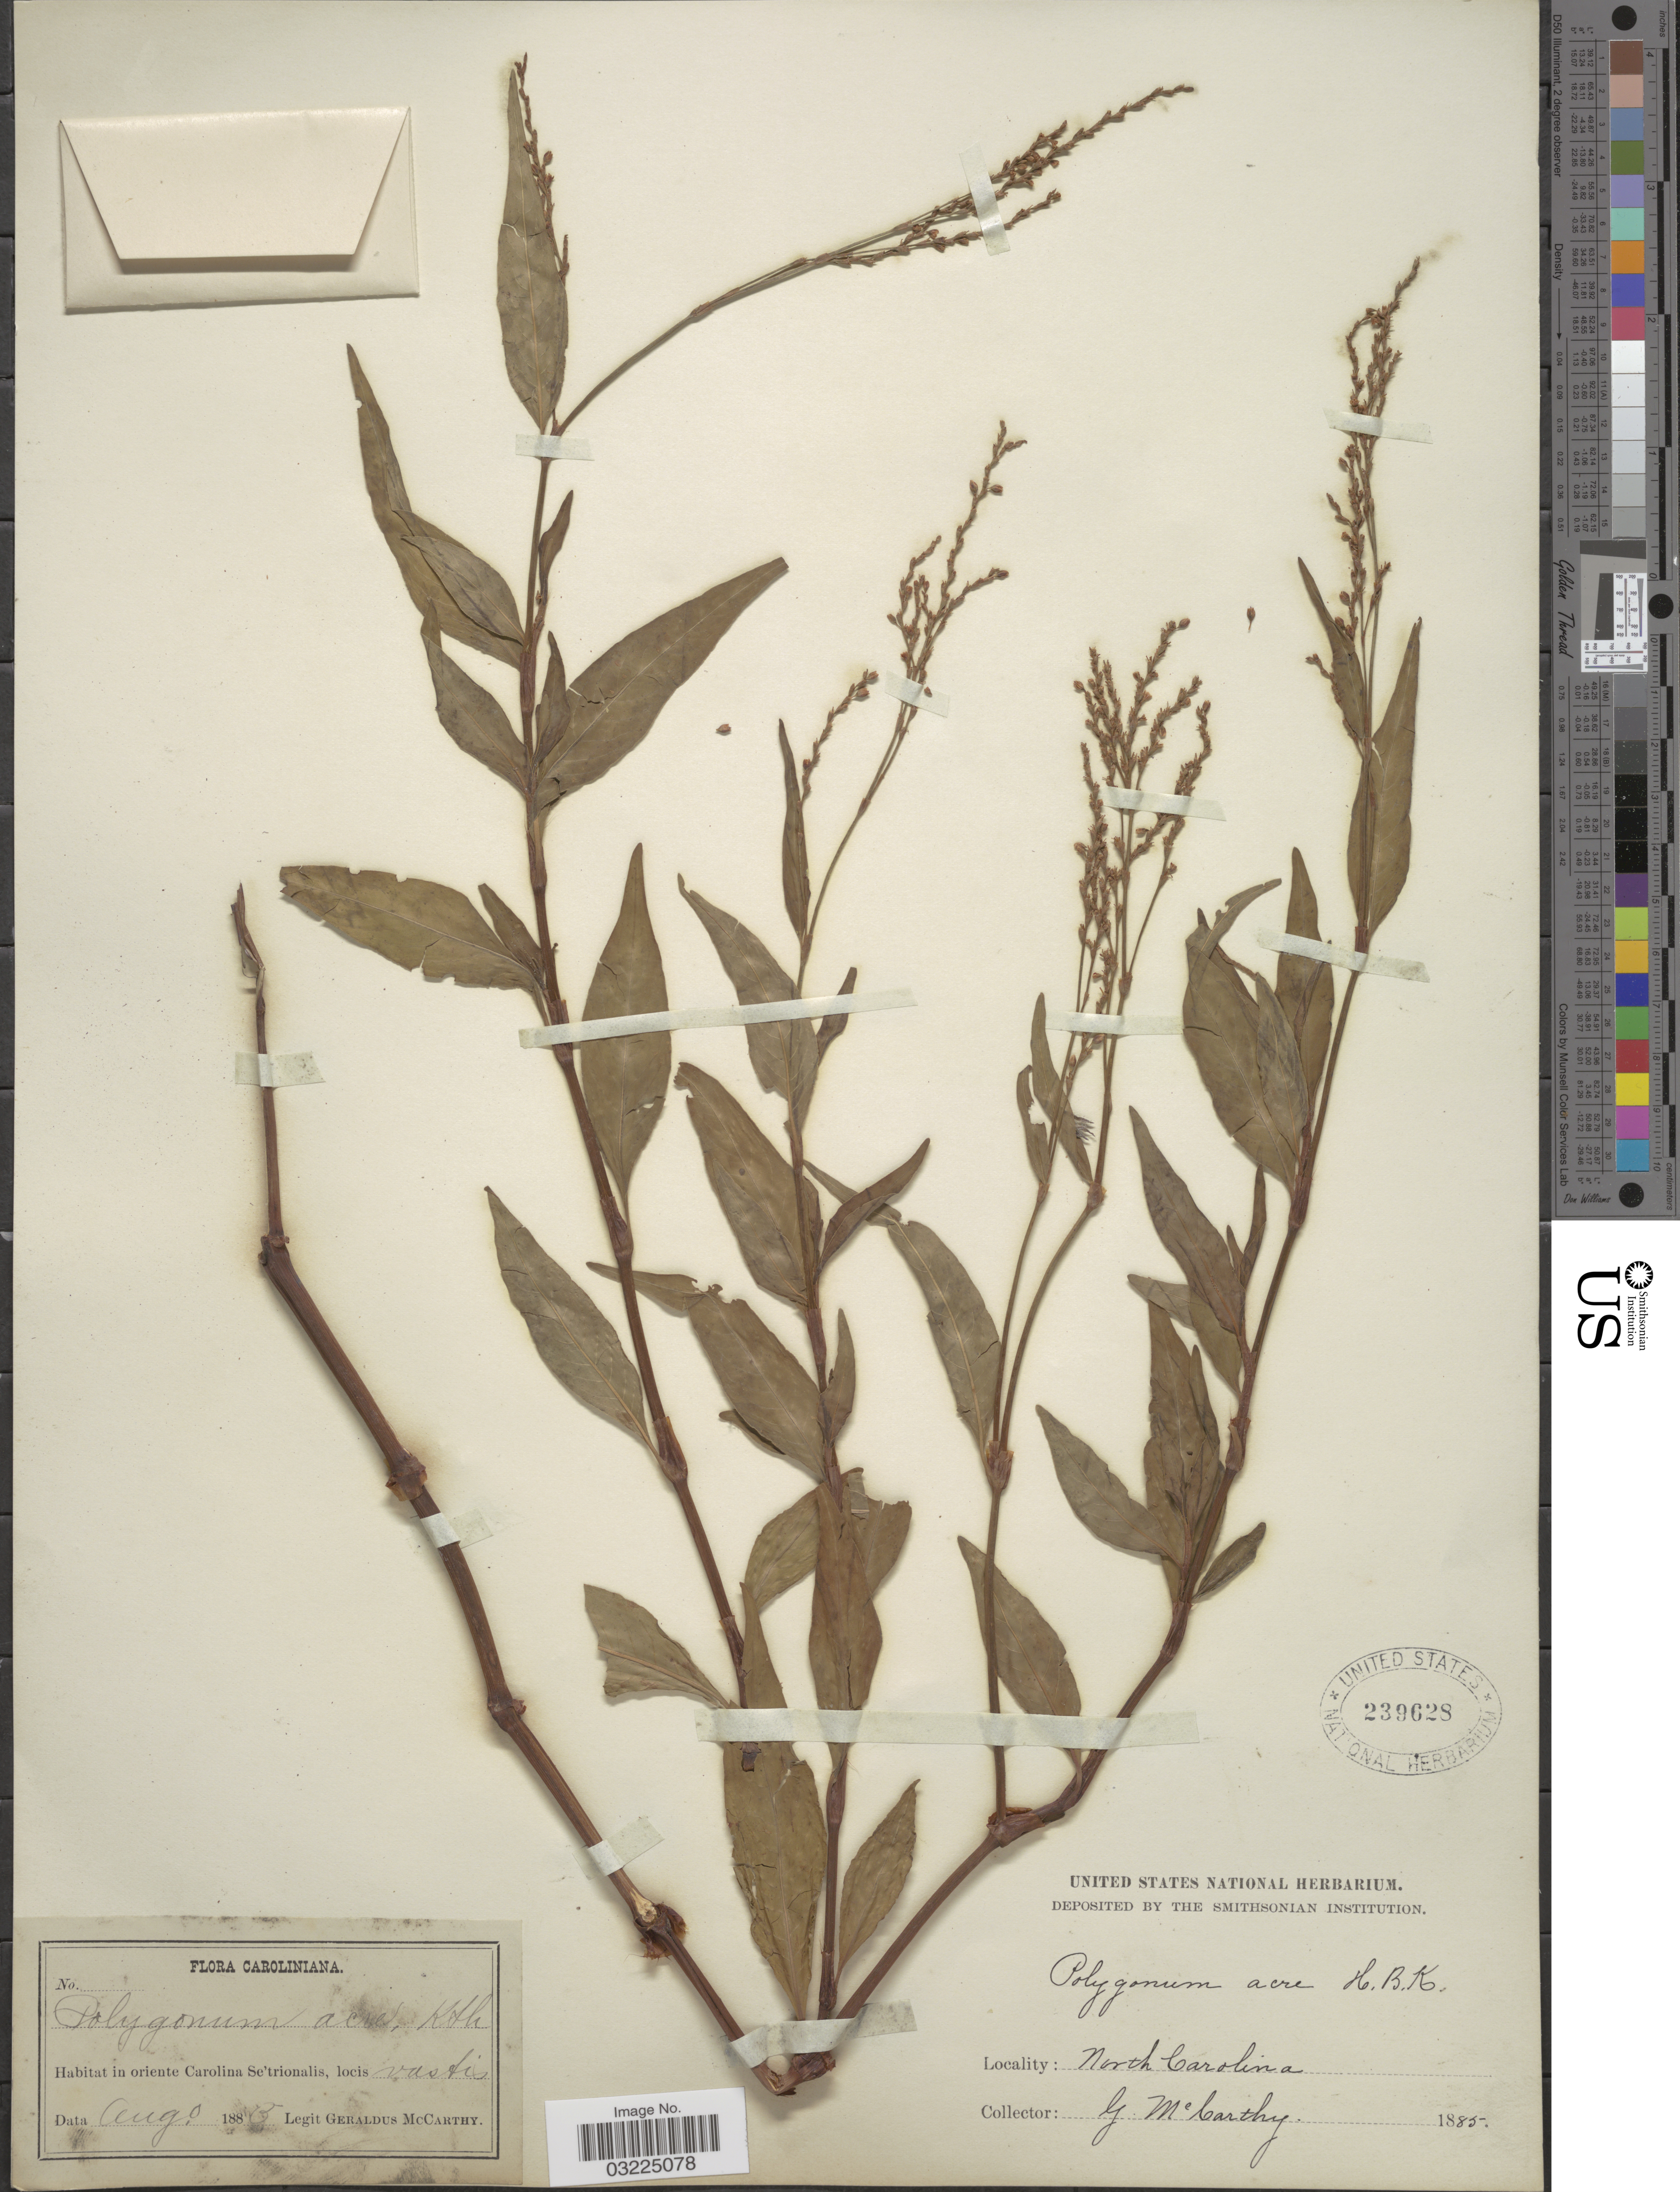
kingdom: Plantae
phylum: Tracheophyta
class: Magnoliopsida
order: Caryophyllales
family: Polygonaceae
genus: Persicaria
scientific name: Persicaria punctata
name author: (Elliott) Small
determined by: Atha, D. E.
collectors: M. McCarthy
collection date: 1885-08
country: United States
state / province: North Carolina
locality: Caroliniana, oriente Carolina Se'trionalis, vastis.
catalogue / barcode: US 239628